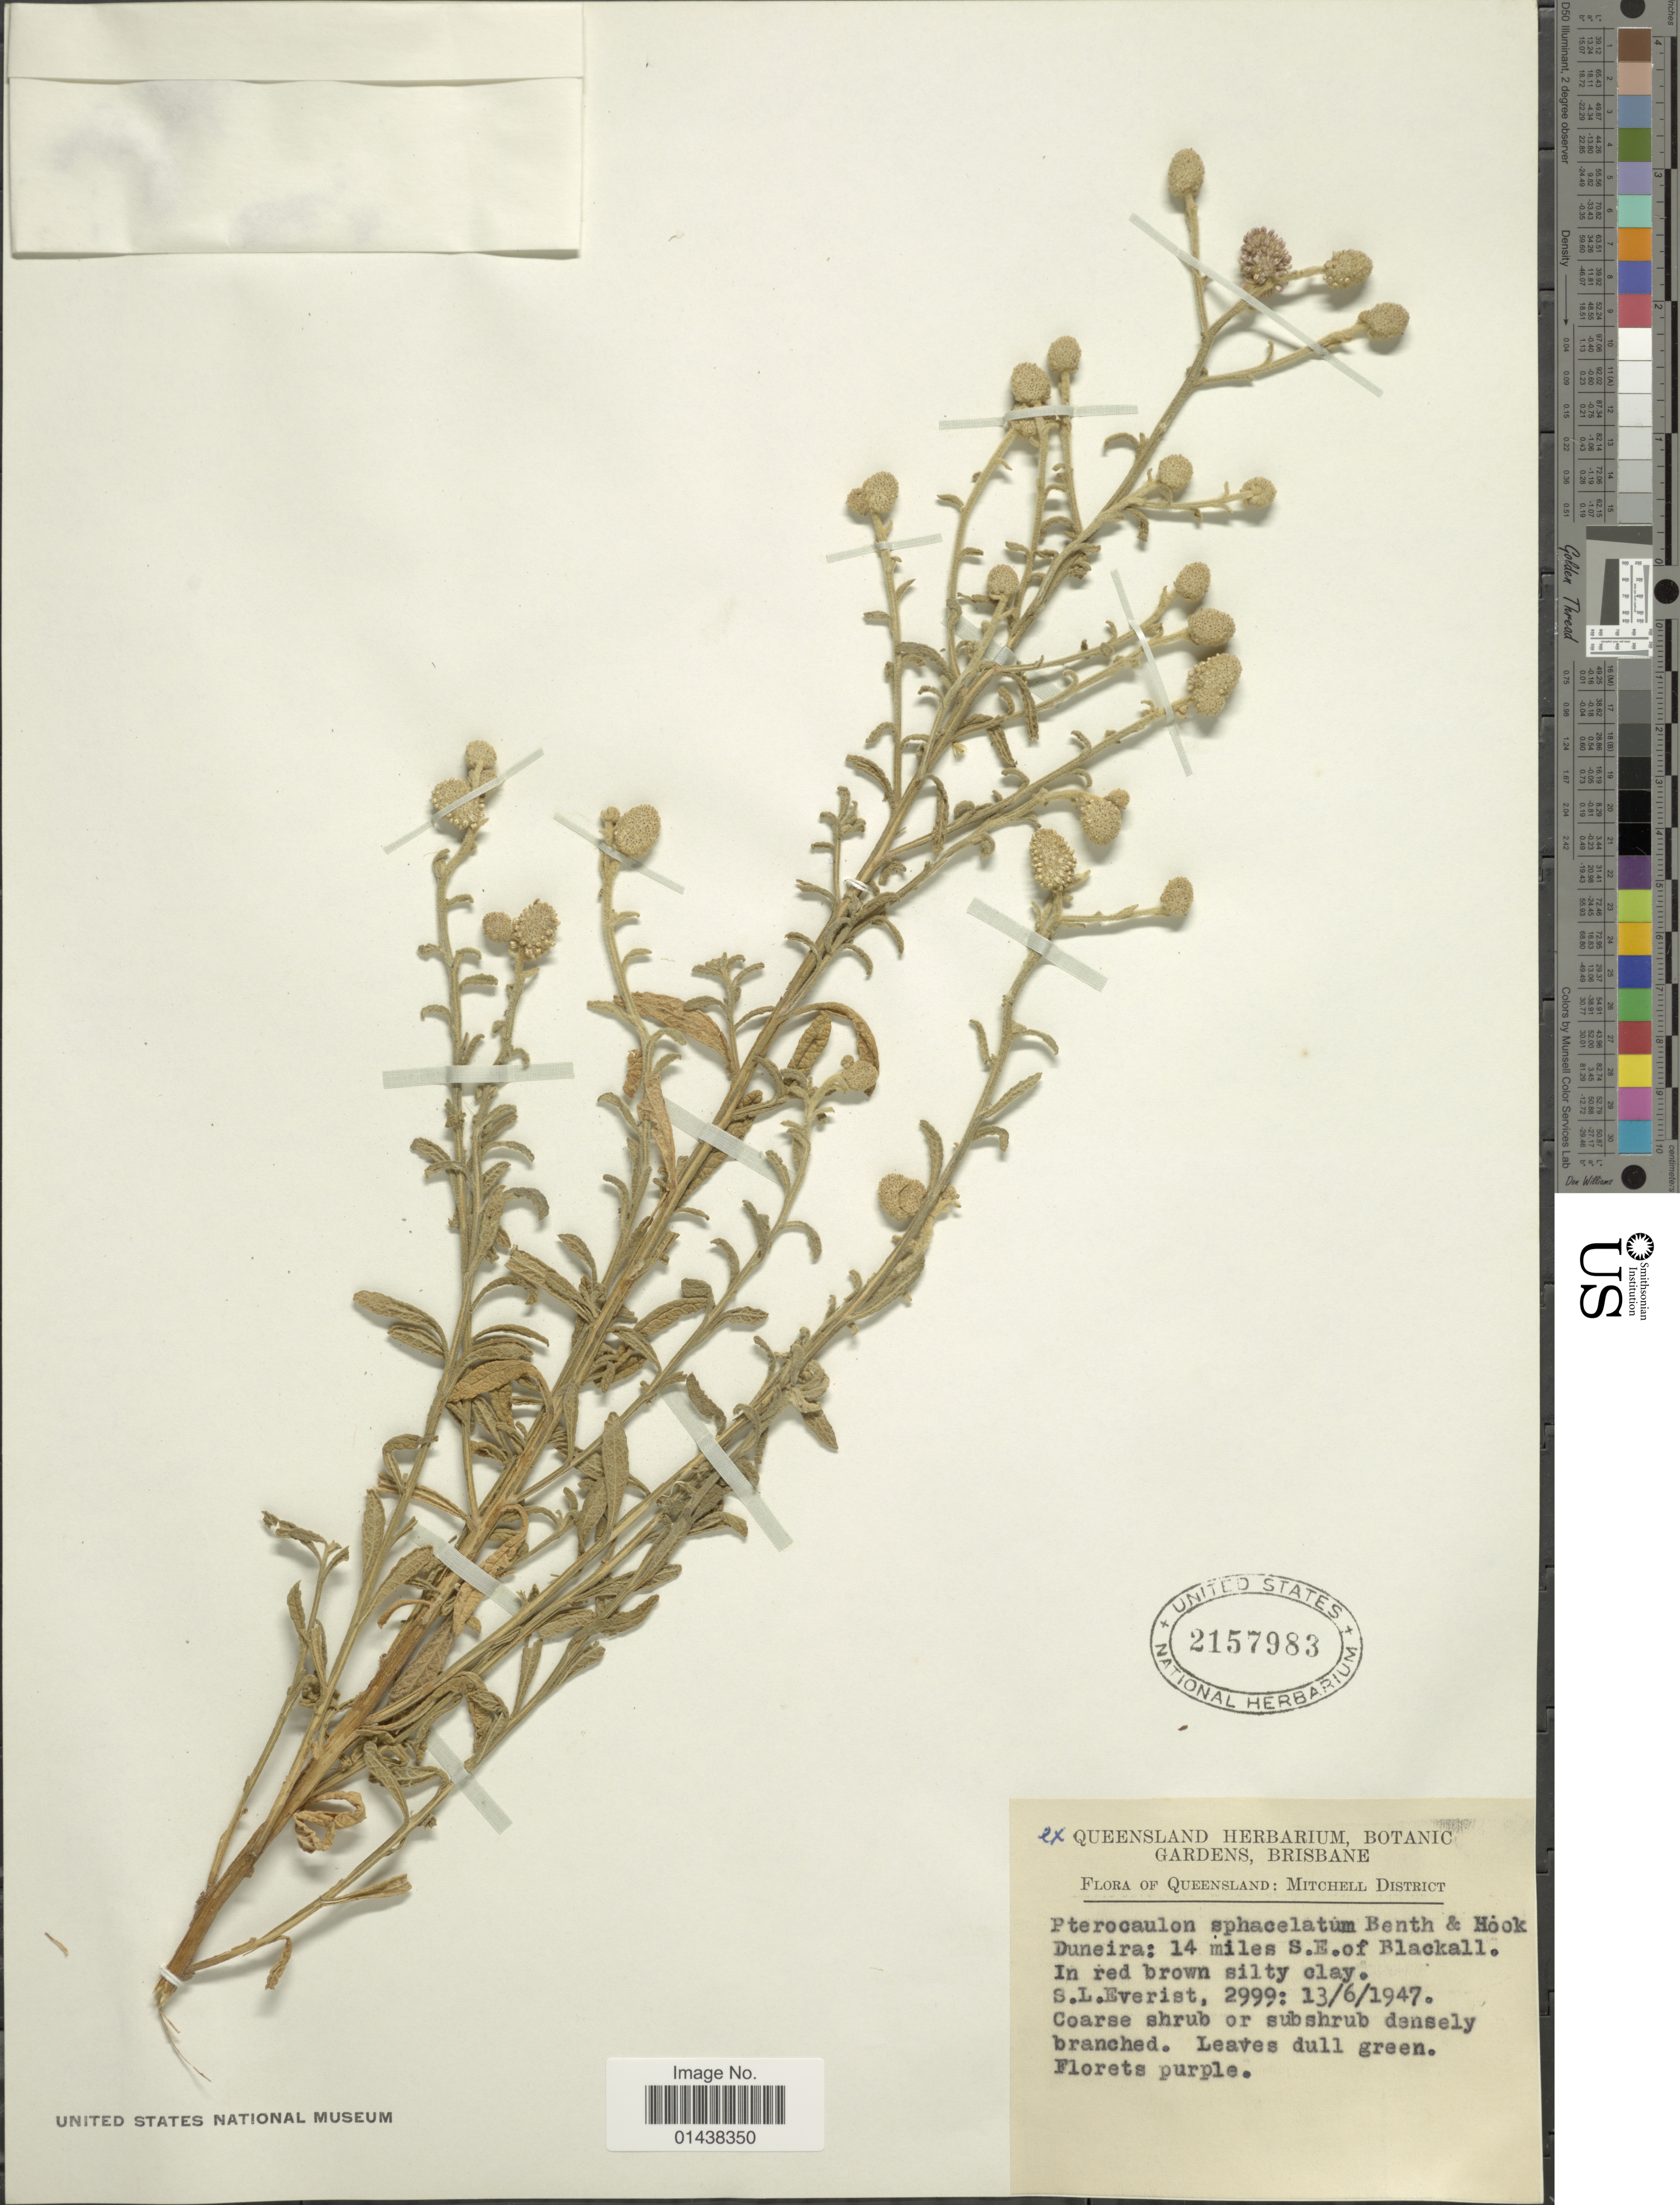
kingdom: Plantae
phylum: Tracheophyta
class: Magnoliopsida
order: Asterales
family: Asteraceae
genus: Pterocaulon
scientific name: Pterocaulon sphacelatum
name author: (Labill.) F. Muell.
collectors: S. Everist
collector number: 2999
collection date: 1947-06-13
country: Australia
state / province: Queensland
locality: Mitchell District, Duneira: 14 miles S.E. of Blackall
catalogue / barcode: US 2157983